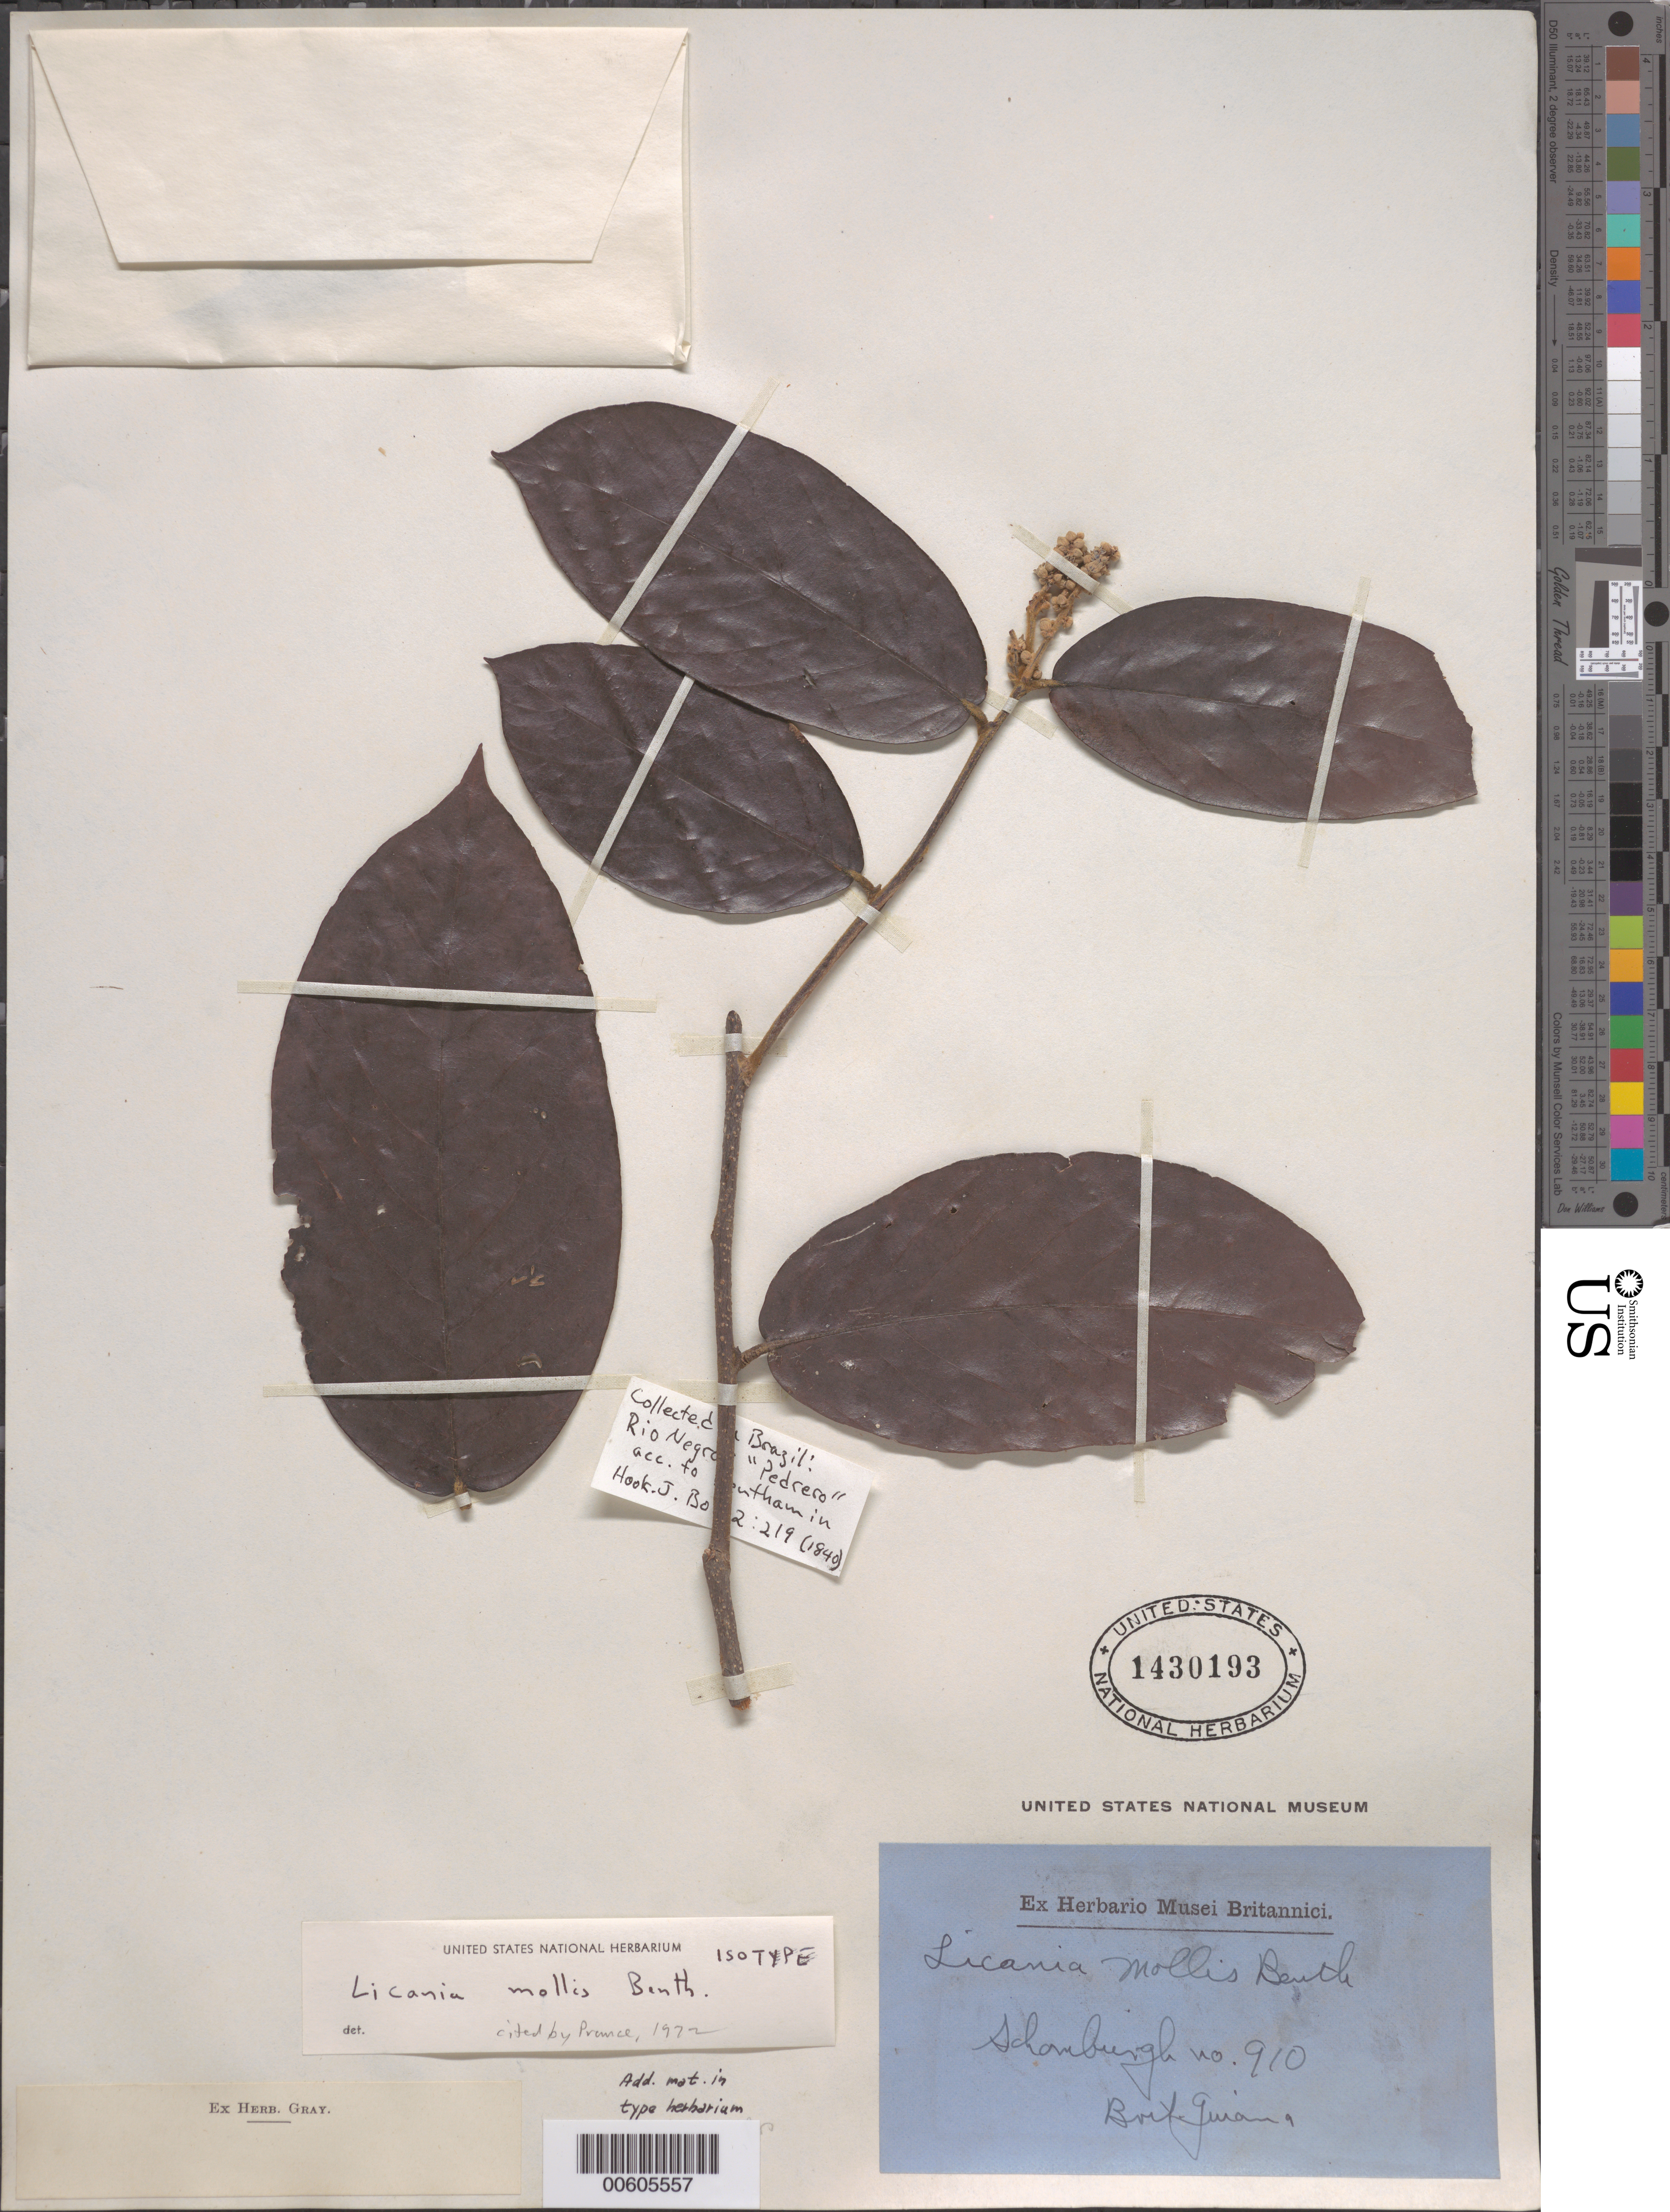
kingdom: Plantae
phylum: Tracheophyta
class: Magnoliopsida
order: Malpighiales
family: Chrysobalanaceae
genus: Licania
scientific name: Licania mollis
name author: Benth.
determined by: Prance, G. T.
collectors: R. H. Schomburgk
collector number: I 910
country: Guyana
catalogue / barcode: US 1430193